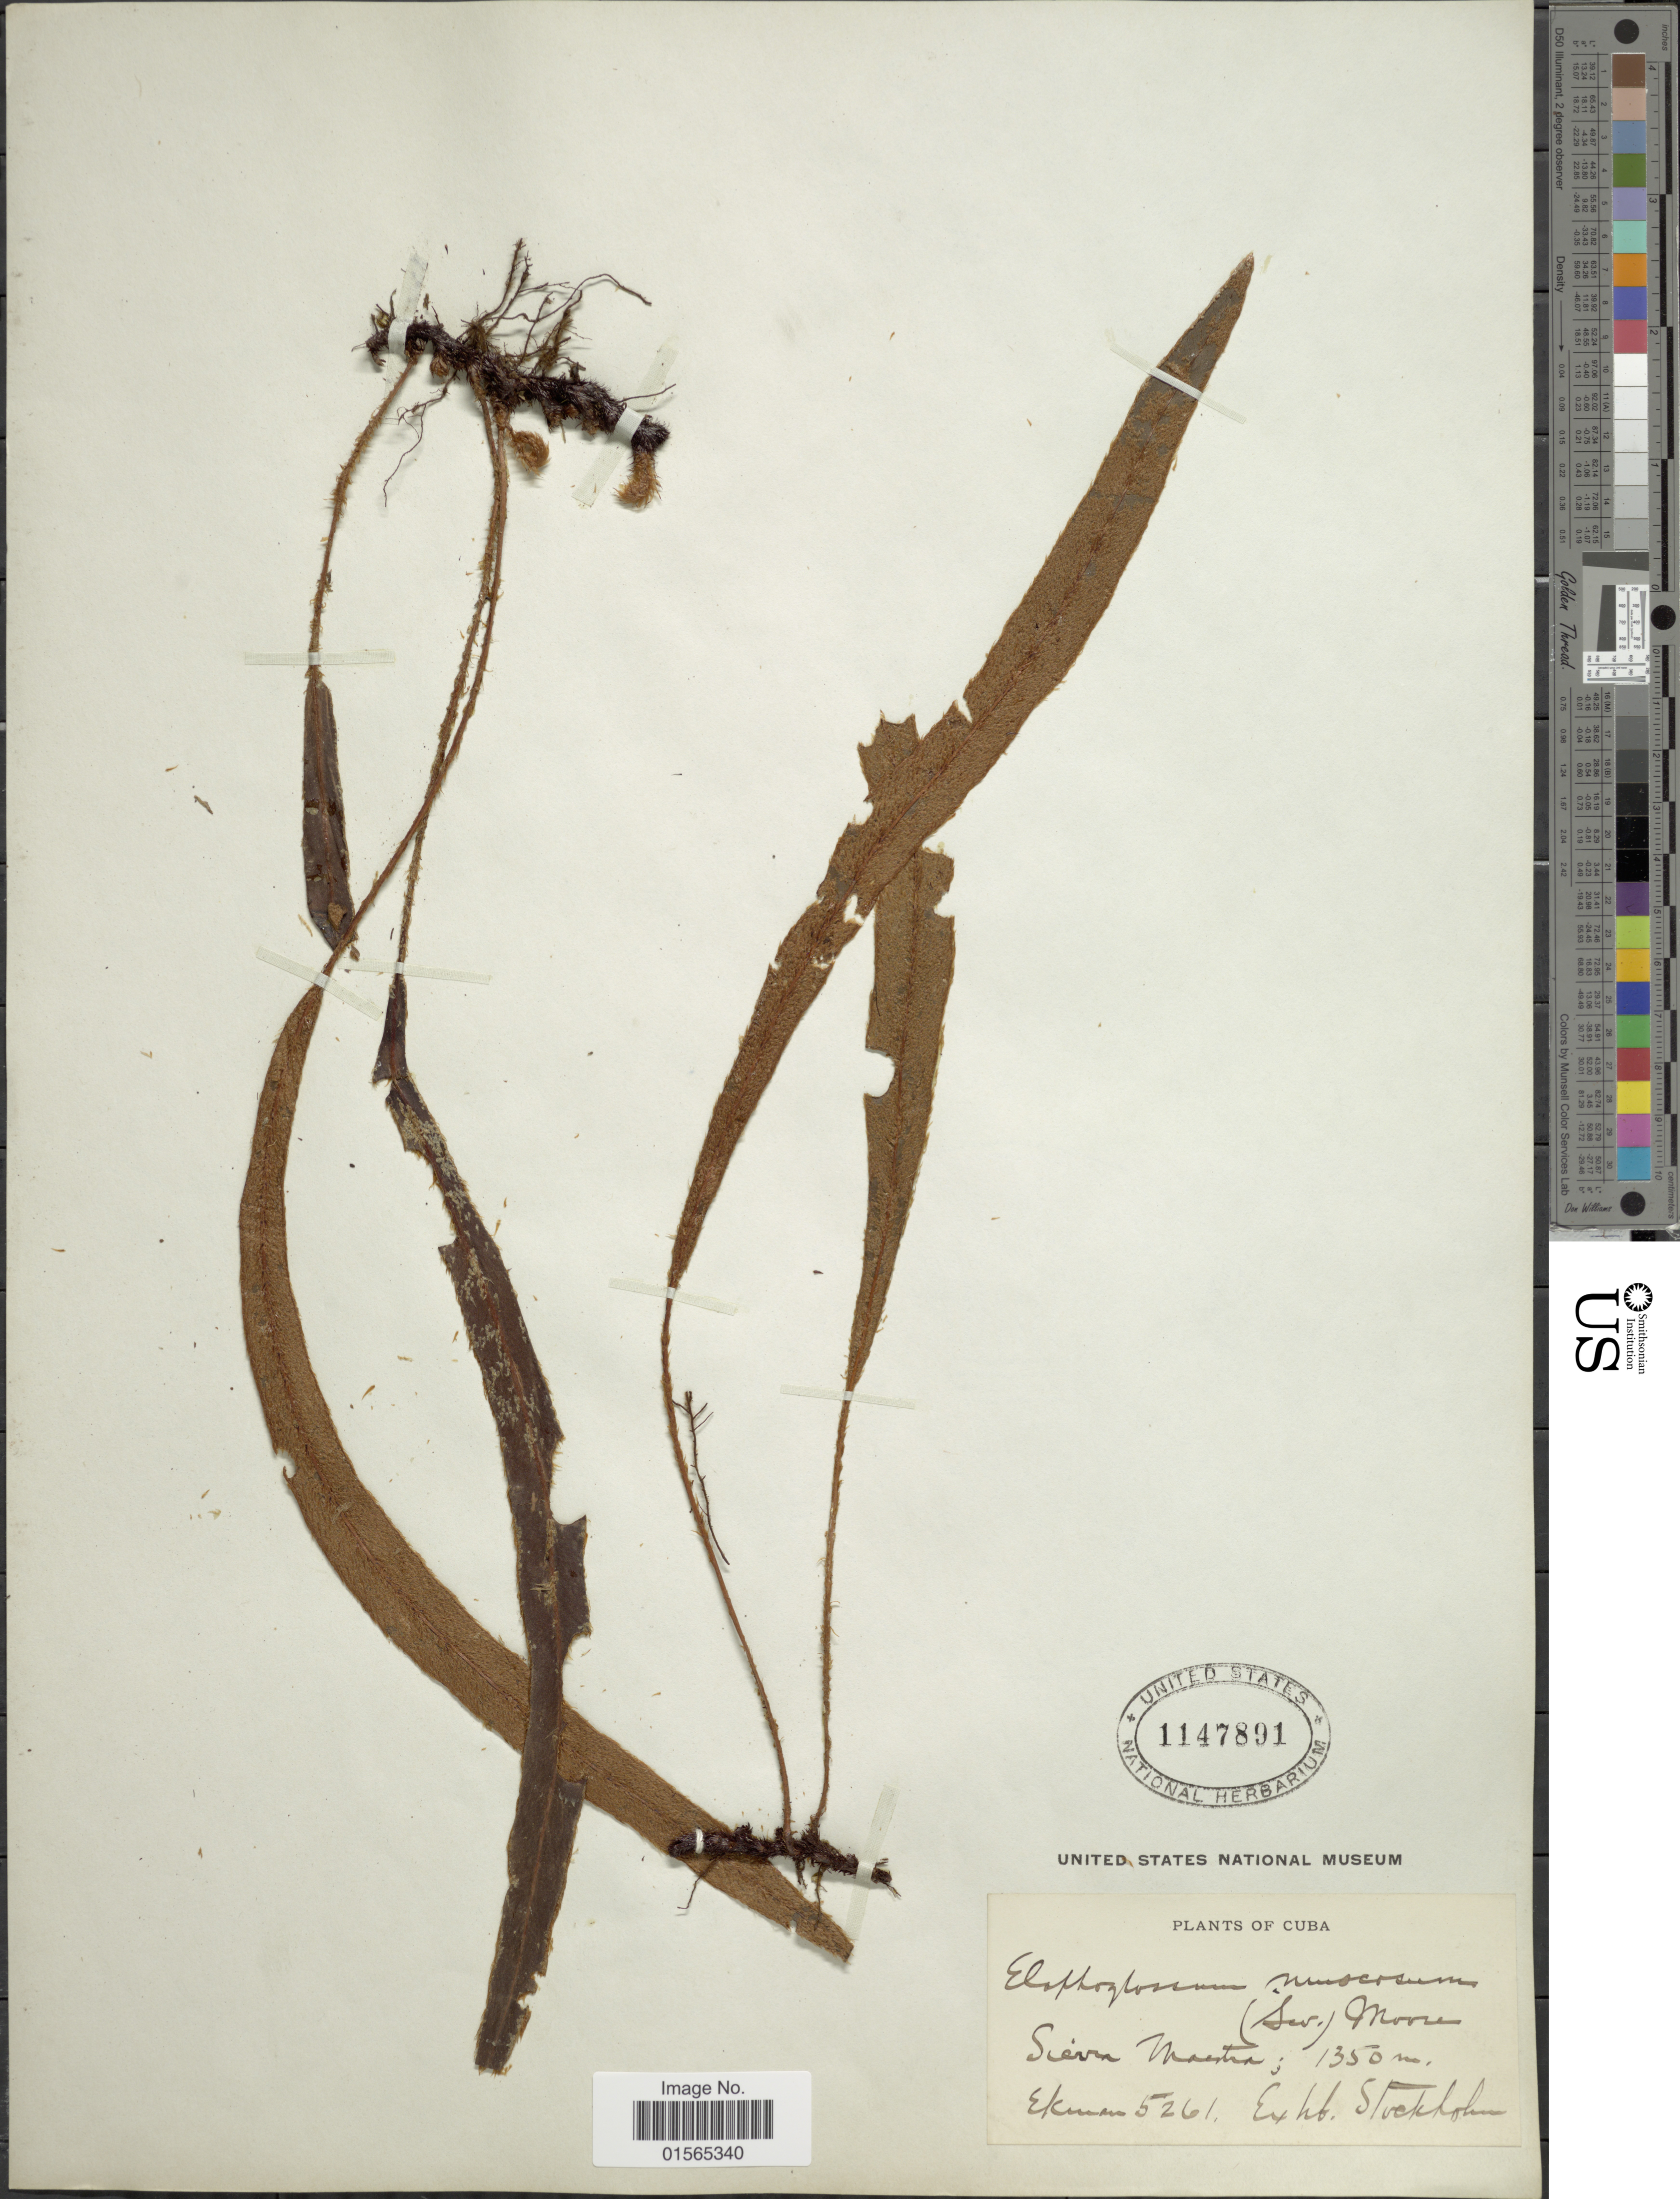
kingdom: Plantae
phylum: Tracheophyta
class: Polypodiopsida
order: Polypodiales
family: Dryopteridaceae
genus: Elaphoglossum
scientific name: Elaphoglossum eggersii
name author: (Baker) Christ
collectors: -. Ekman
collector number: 5261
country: Cuba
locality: Sierra Maestra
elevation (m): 1350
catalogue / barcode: US 1147891